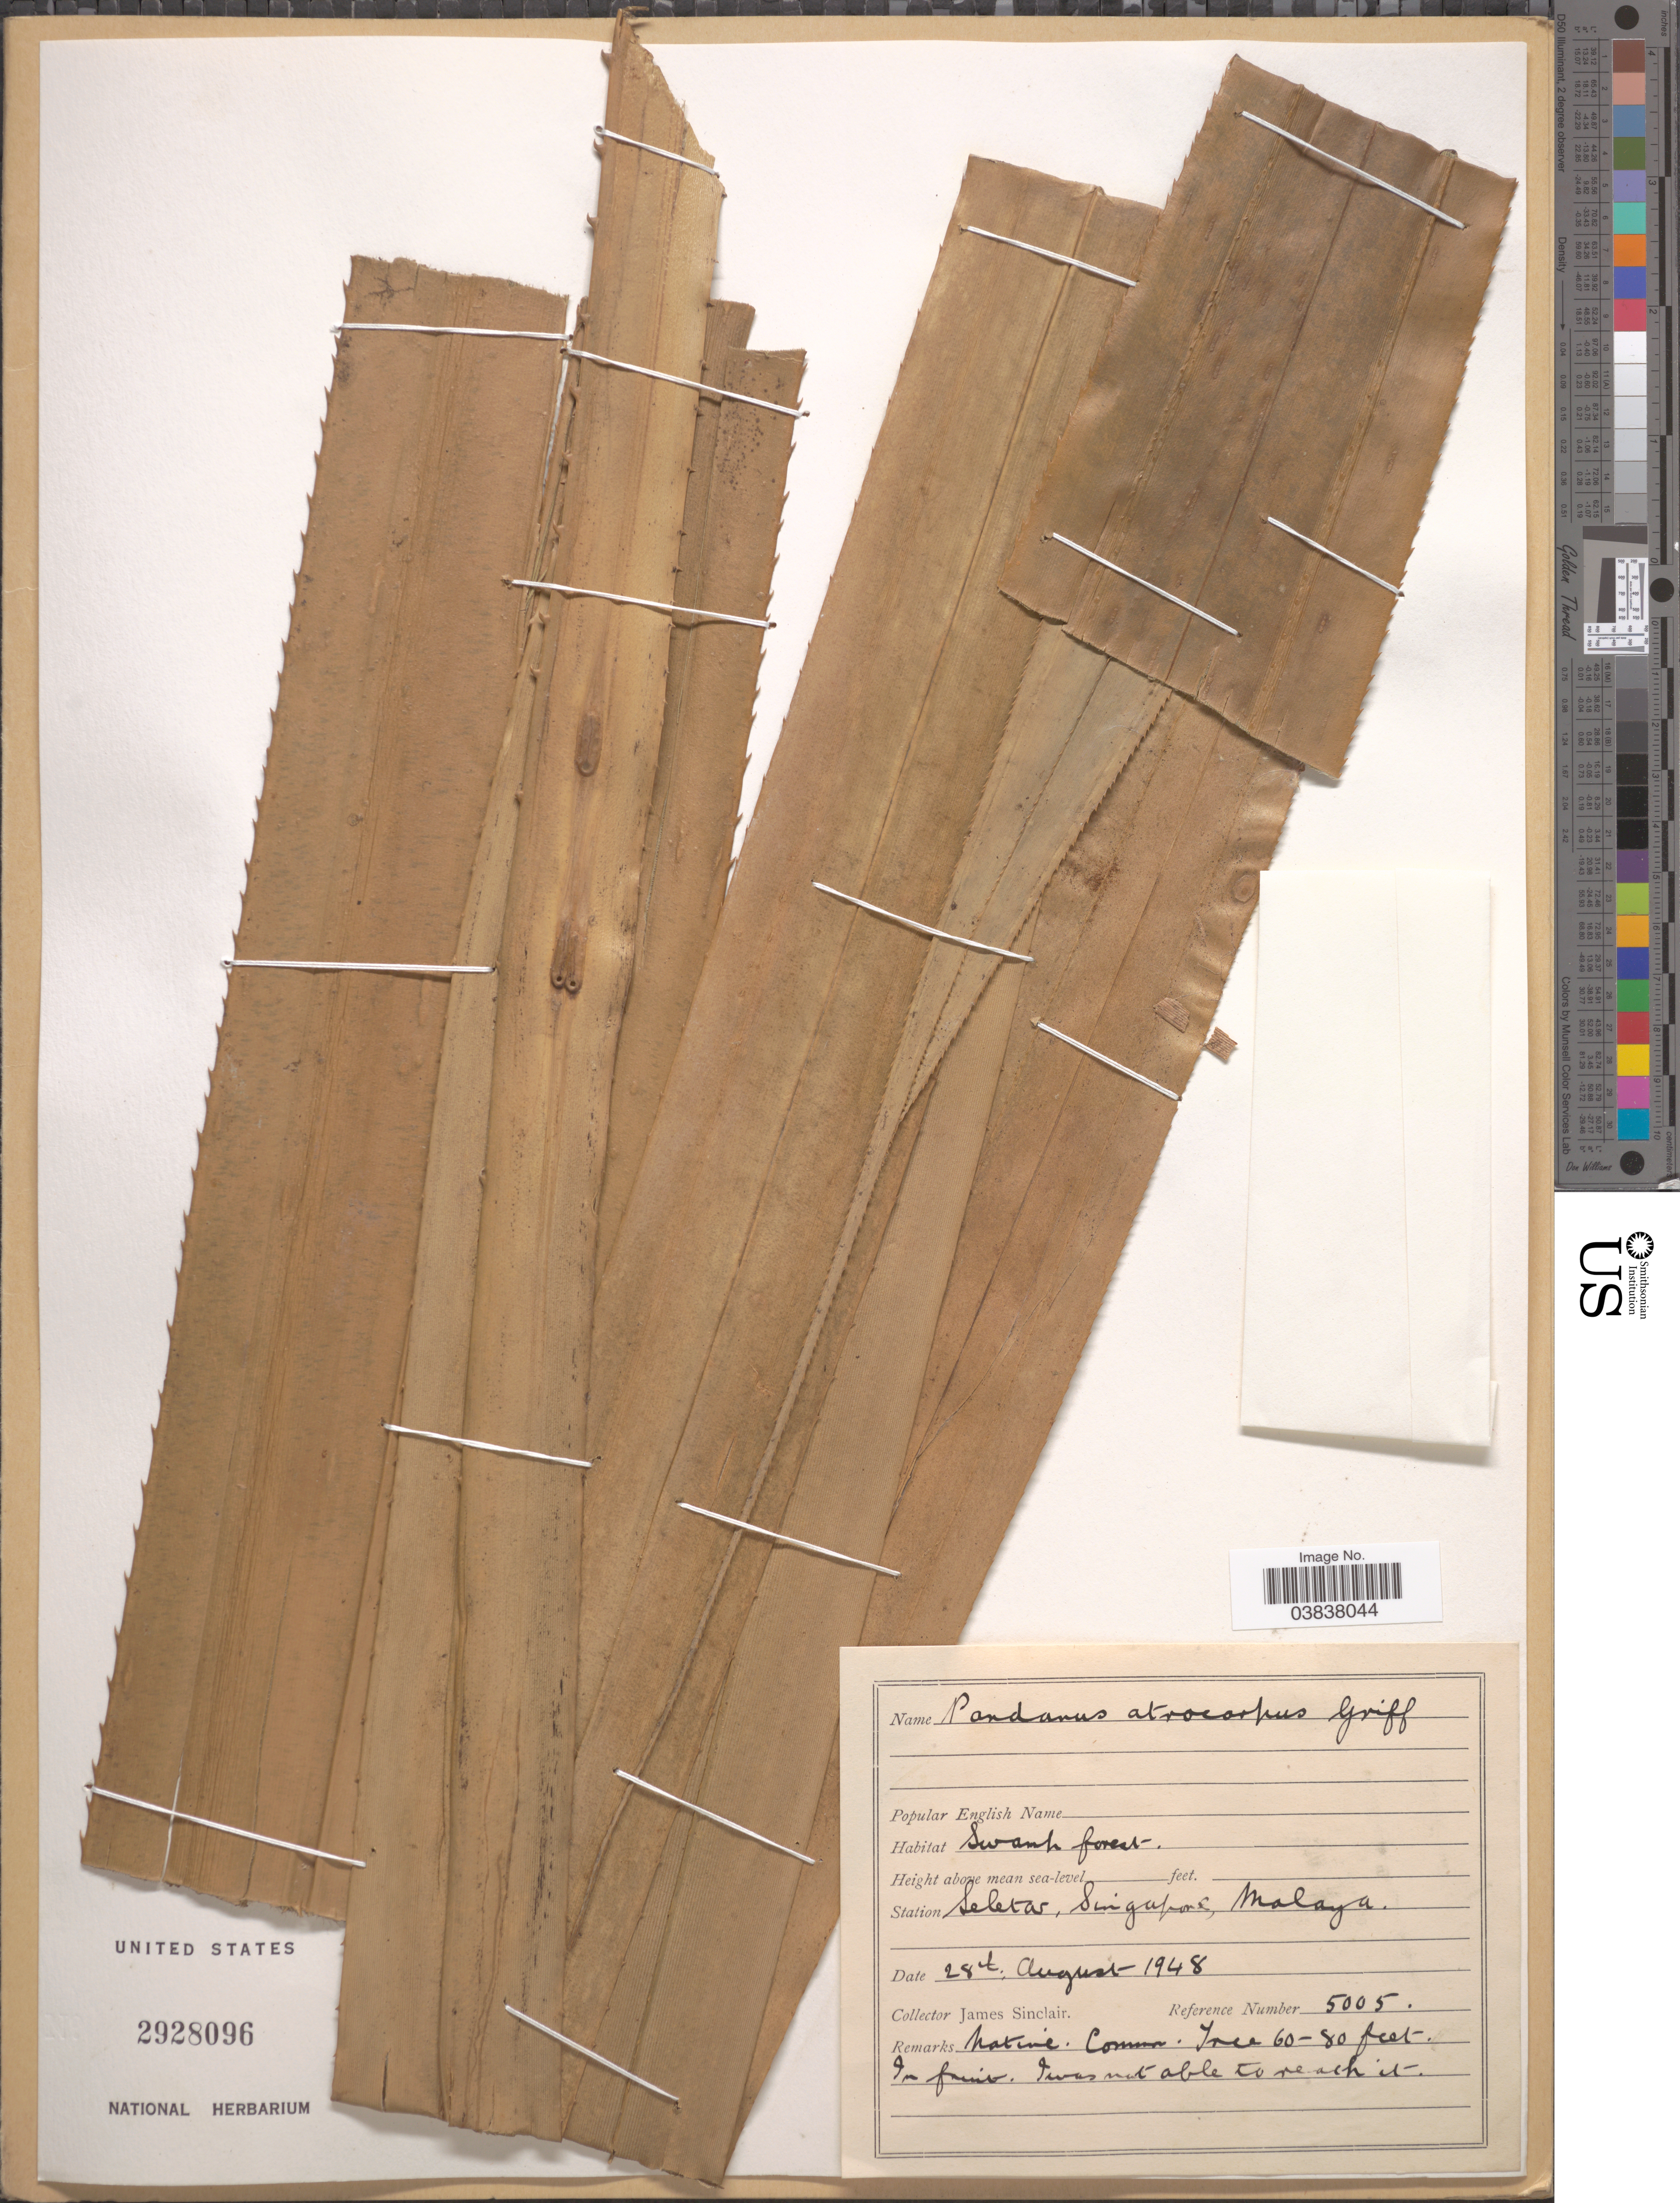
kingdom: Plantae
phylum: Tracheophyta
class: Liliopsida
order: Pandanales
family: Pandanaceae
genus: Pandanus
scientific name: Pandanus atrocarpus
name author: Griff.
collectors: J. Sinclair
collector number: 5005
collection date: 1948-08-28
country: Singapore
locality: Station. Seletas, Singapore, Malaya.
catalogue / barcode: US 2928096